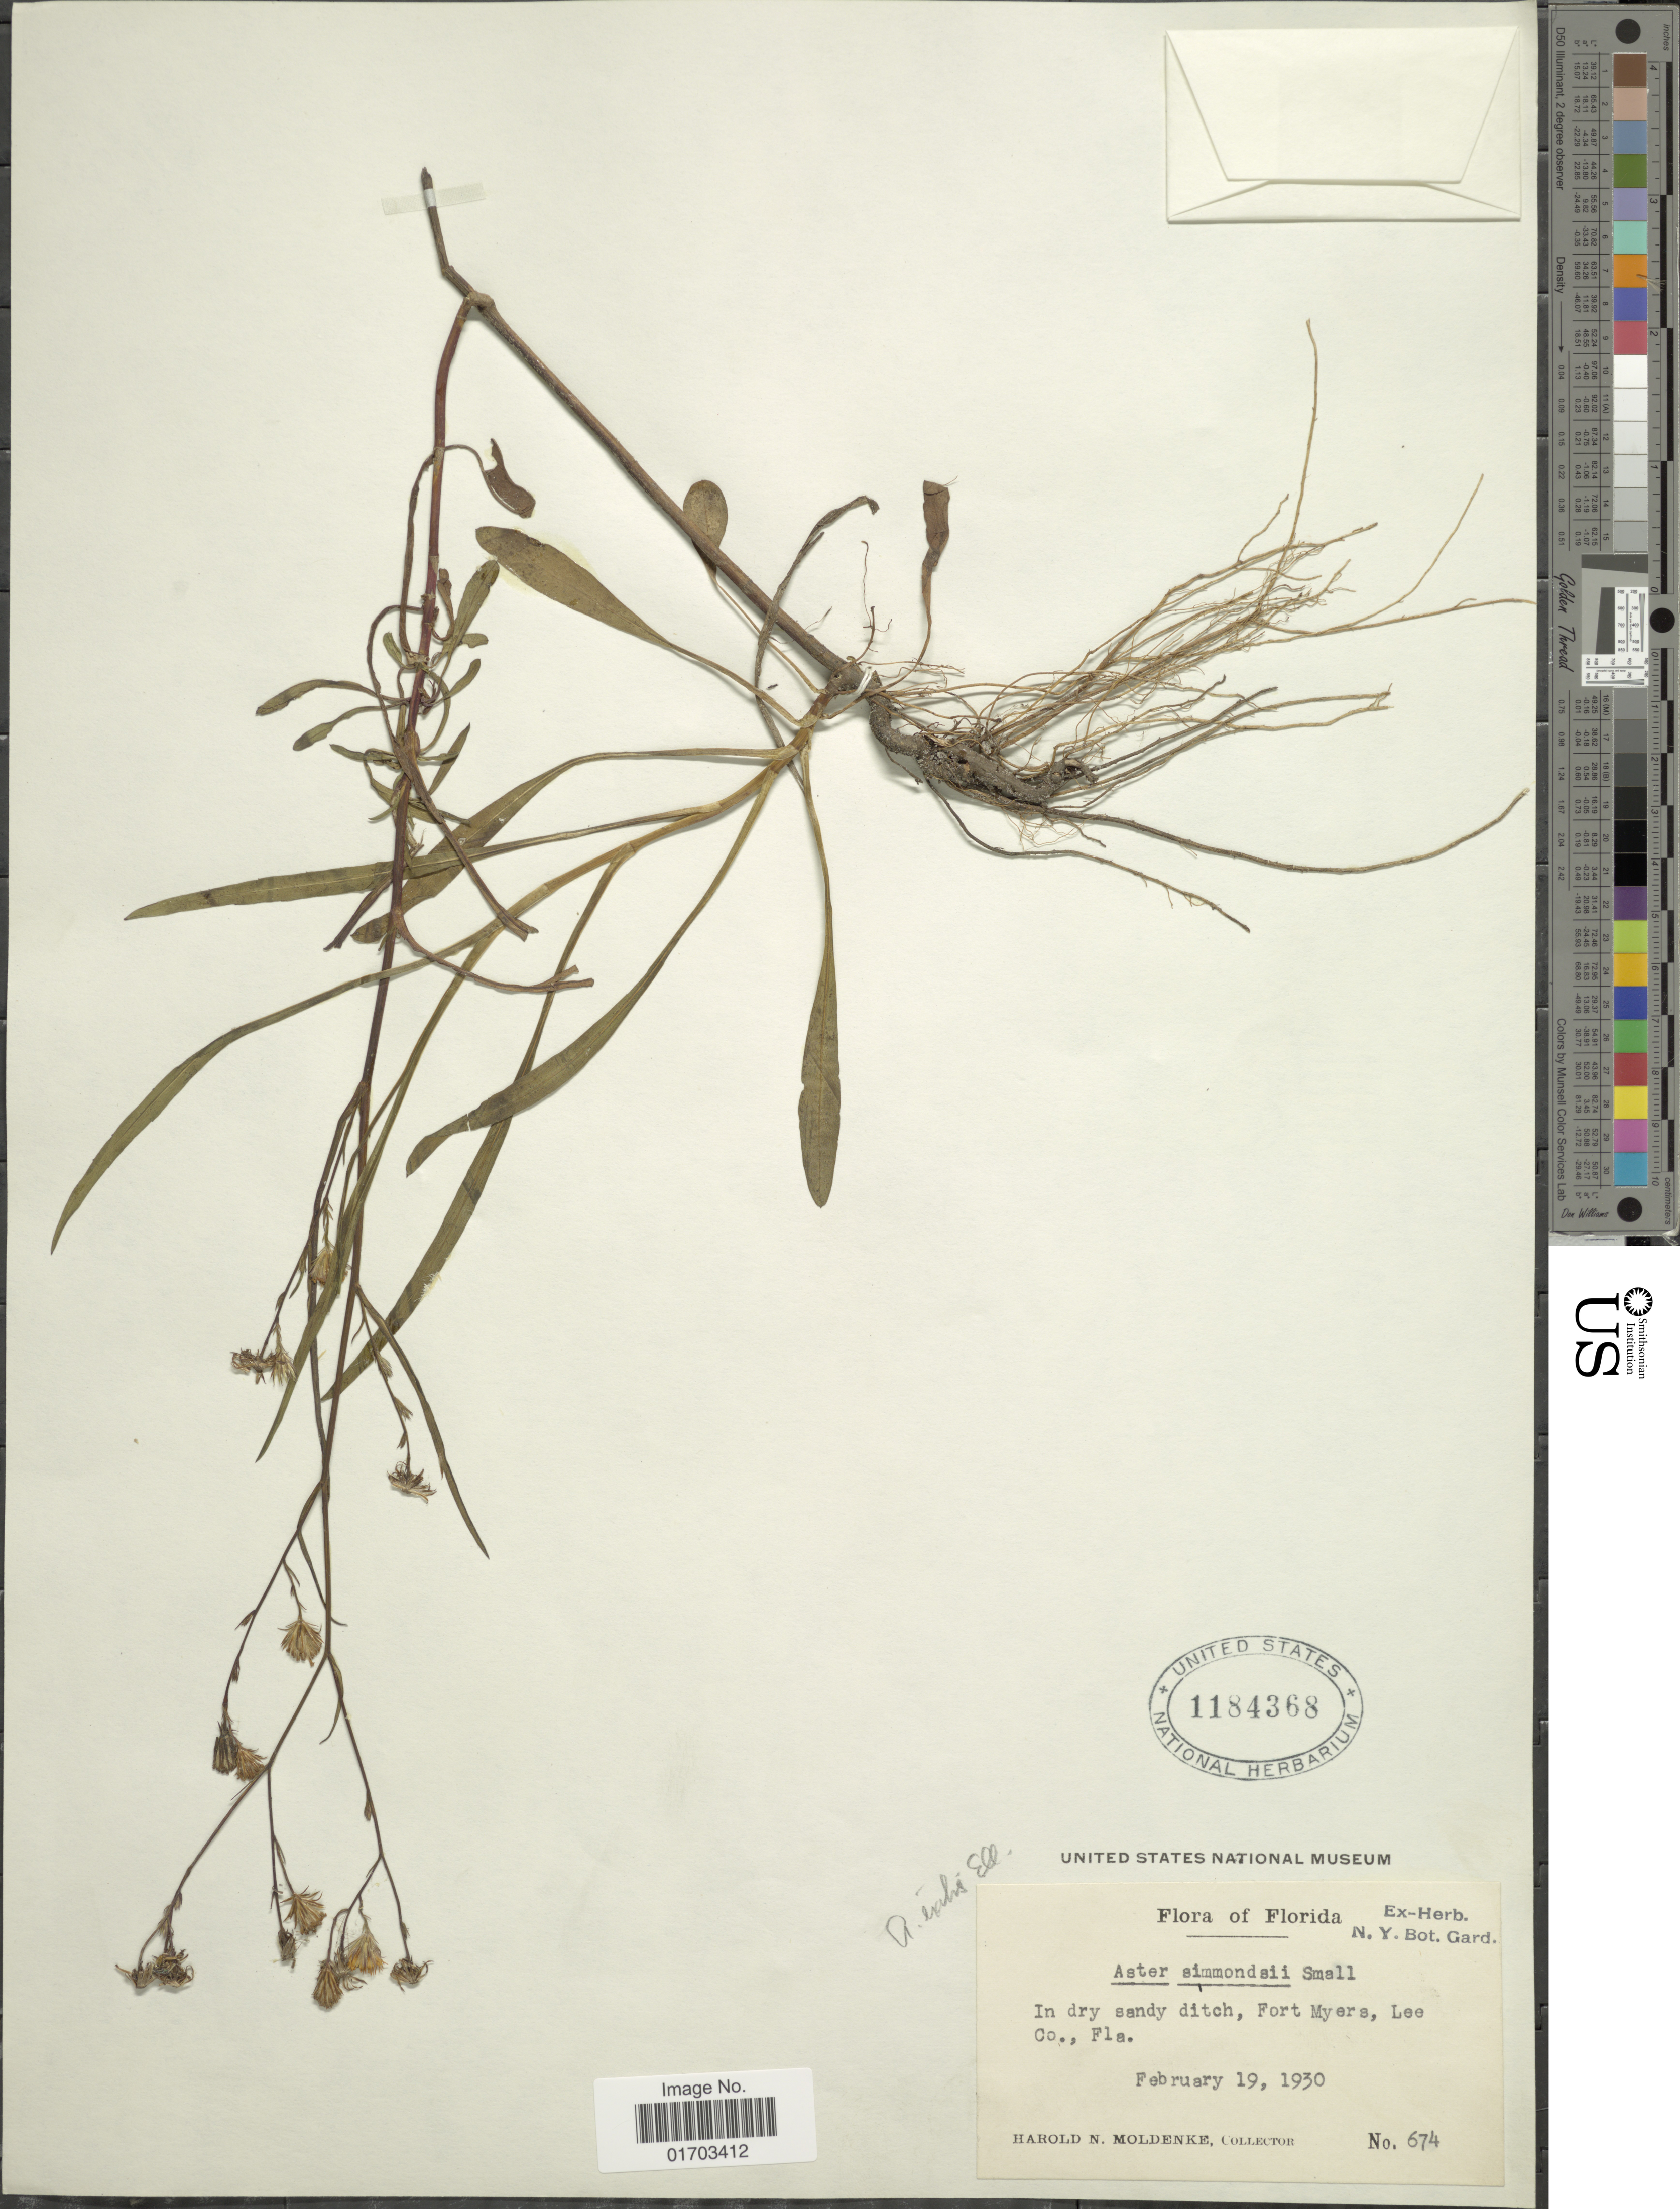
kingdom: Plantae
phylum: Tracheophyta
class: Magnoliopsida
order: Asterales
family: Asteraceae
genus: Symphyotrichum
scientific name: Symphyotrichum subulatum var. ligulatum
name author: (Shinners) S.D. Sundb.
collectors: H. N. Moldenke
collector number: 674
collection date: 1930-02-19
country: United States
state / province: Florida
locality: In dry sandy ditch, Fort Myers, Lee Co.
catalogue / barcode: US 1184368